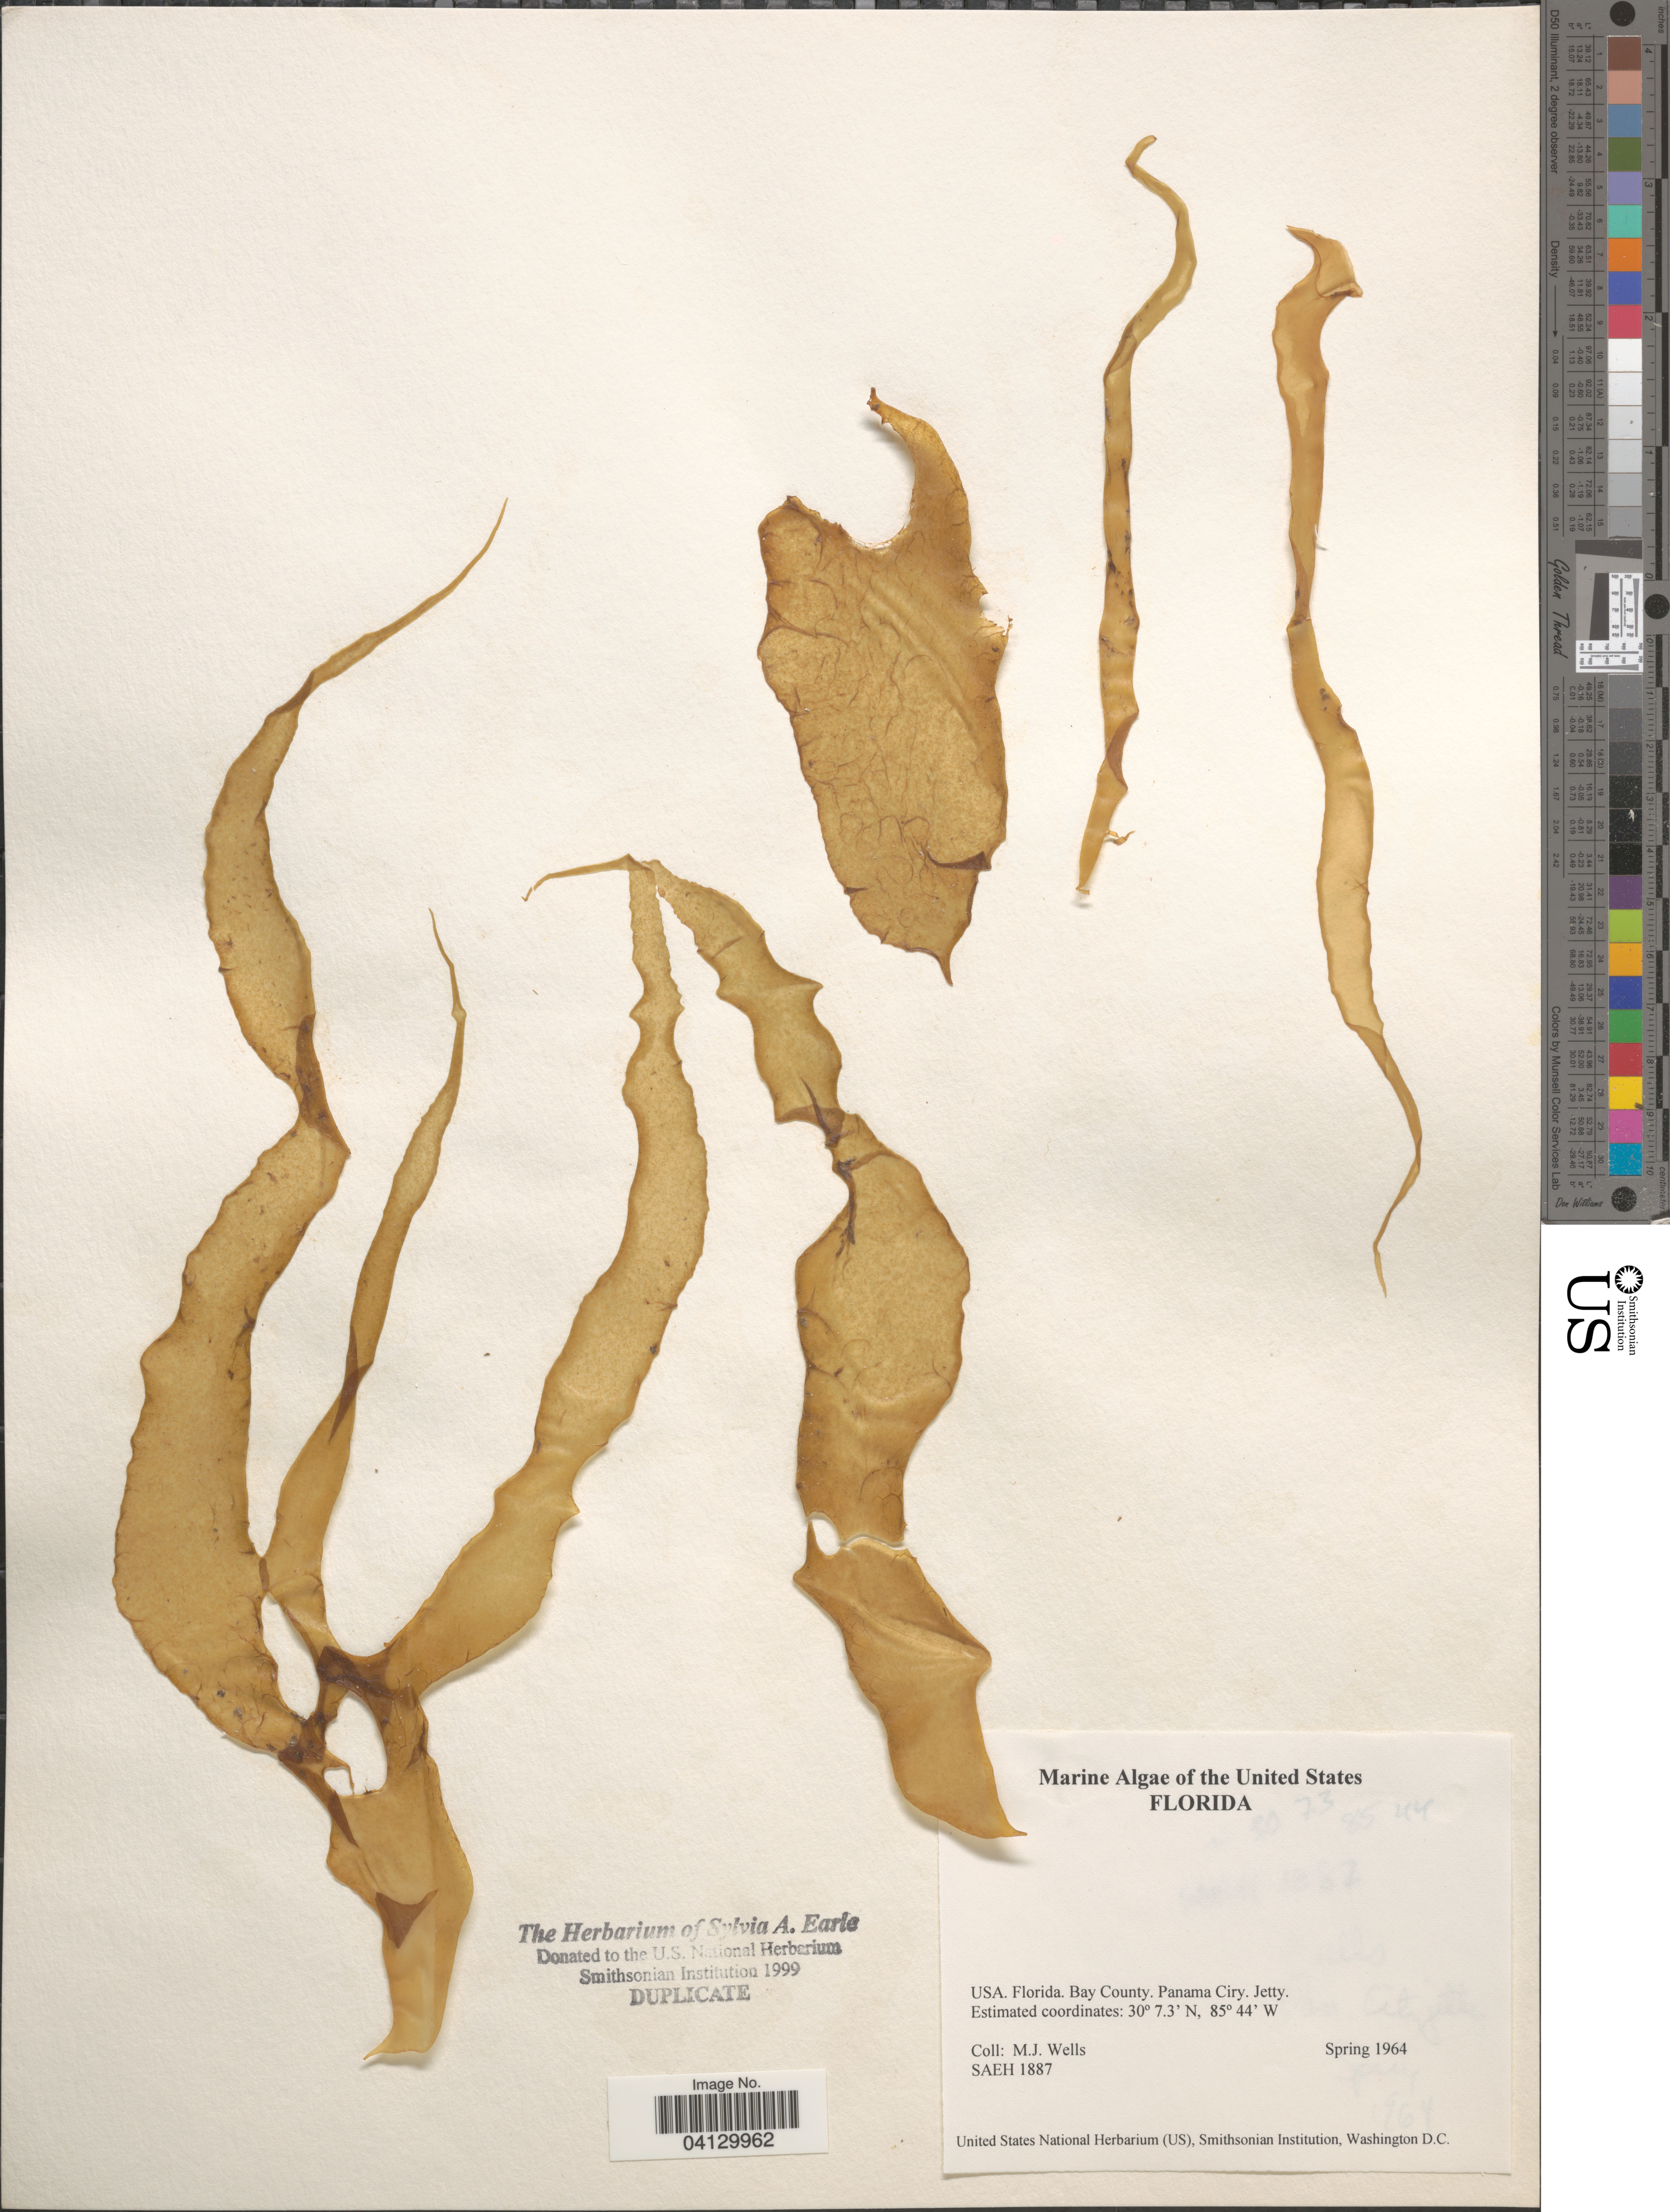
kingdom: Plantae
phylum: Rhodophyta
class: Florideophyceae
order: Corallinales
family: Corallinaceae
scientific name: Crustose Coralline Algae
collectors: M. Wells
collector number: SAEH1887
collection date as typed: Spring 1964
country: United States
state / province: Florida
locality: Bay County. Panama Ciry. Jetty.